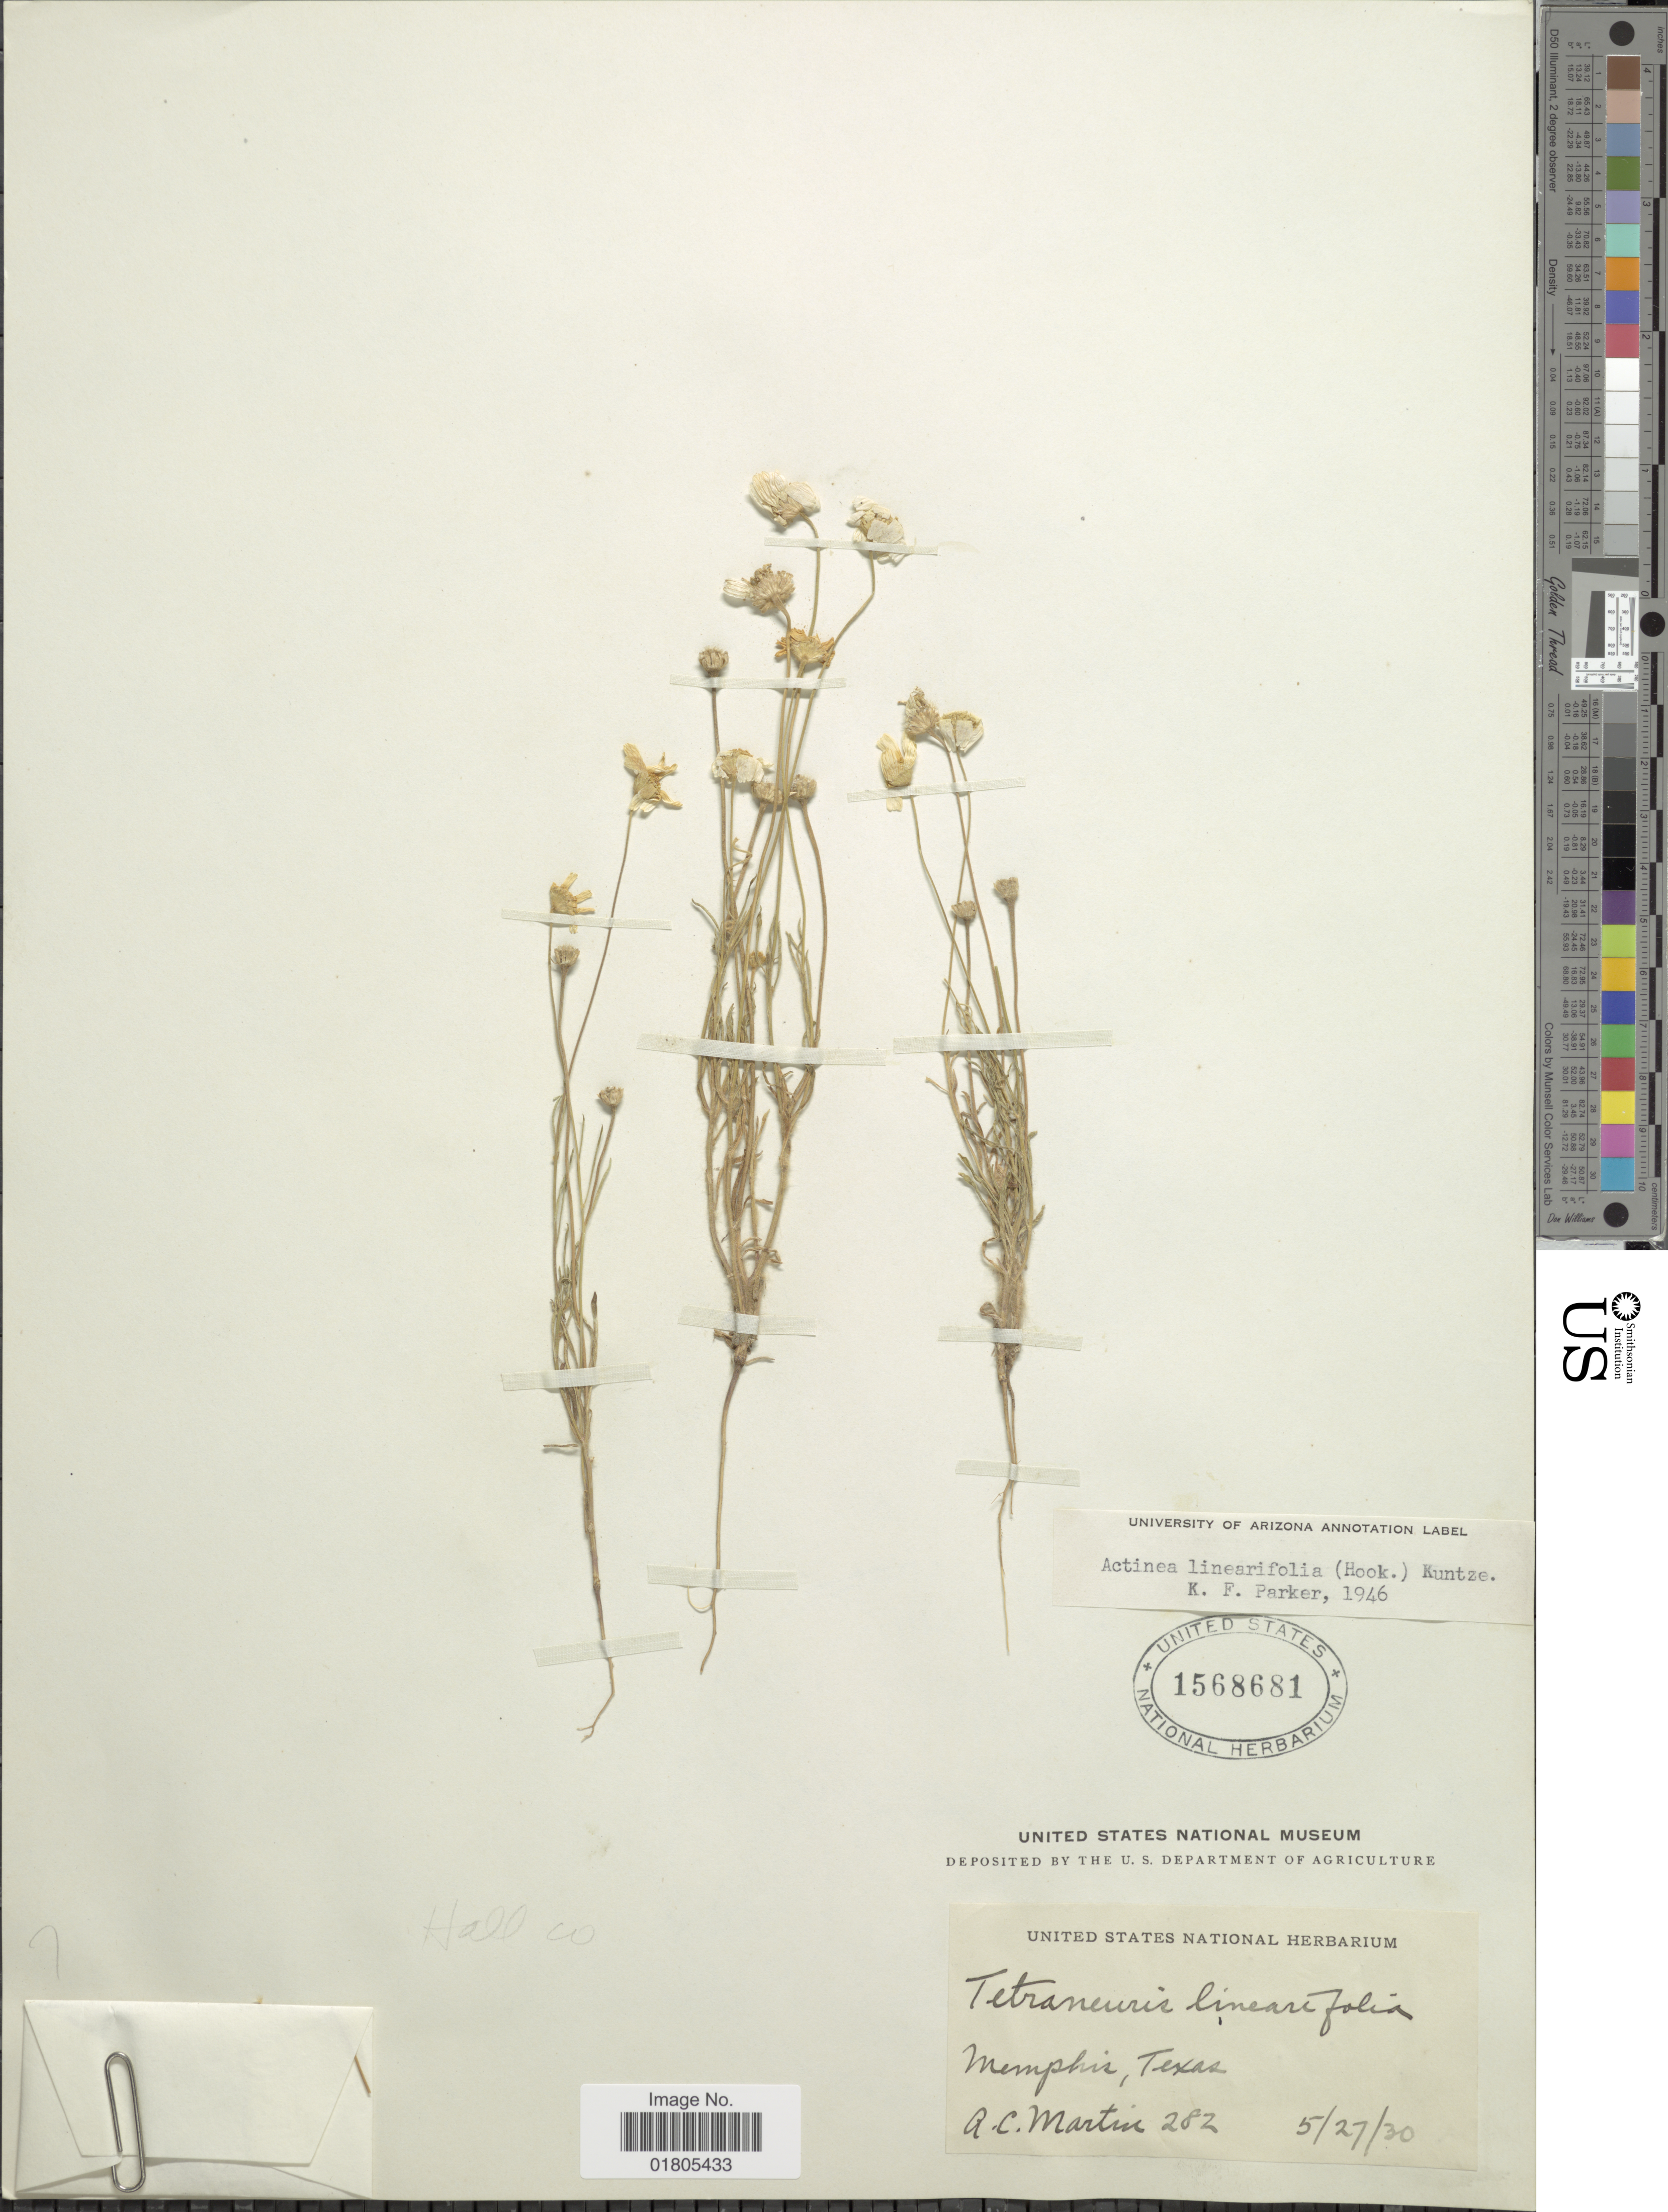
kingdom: Plantae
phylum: Tracheophyta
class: Magnoliopsida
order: Asterales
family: Asteraceae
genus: Actinea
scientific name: Actinea linearifolia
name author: (Hook.) Kuntze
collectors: A. C. Martin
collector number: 282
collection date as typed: Transcribed d/m/y: 27/5/30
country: United States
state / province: Texas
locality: Memphis, Texas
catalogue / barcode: US 1568681